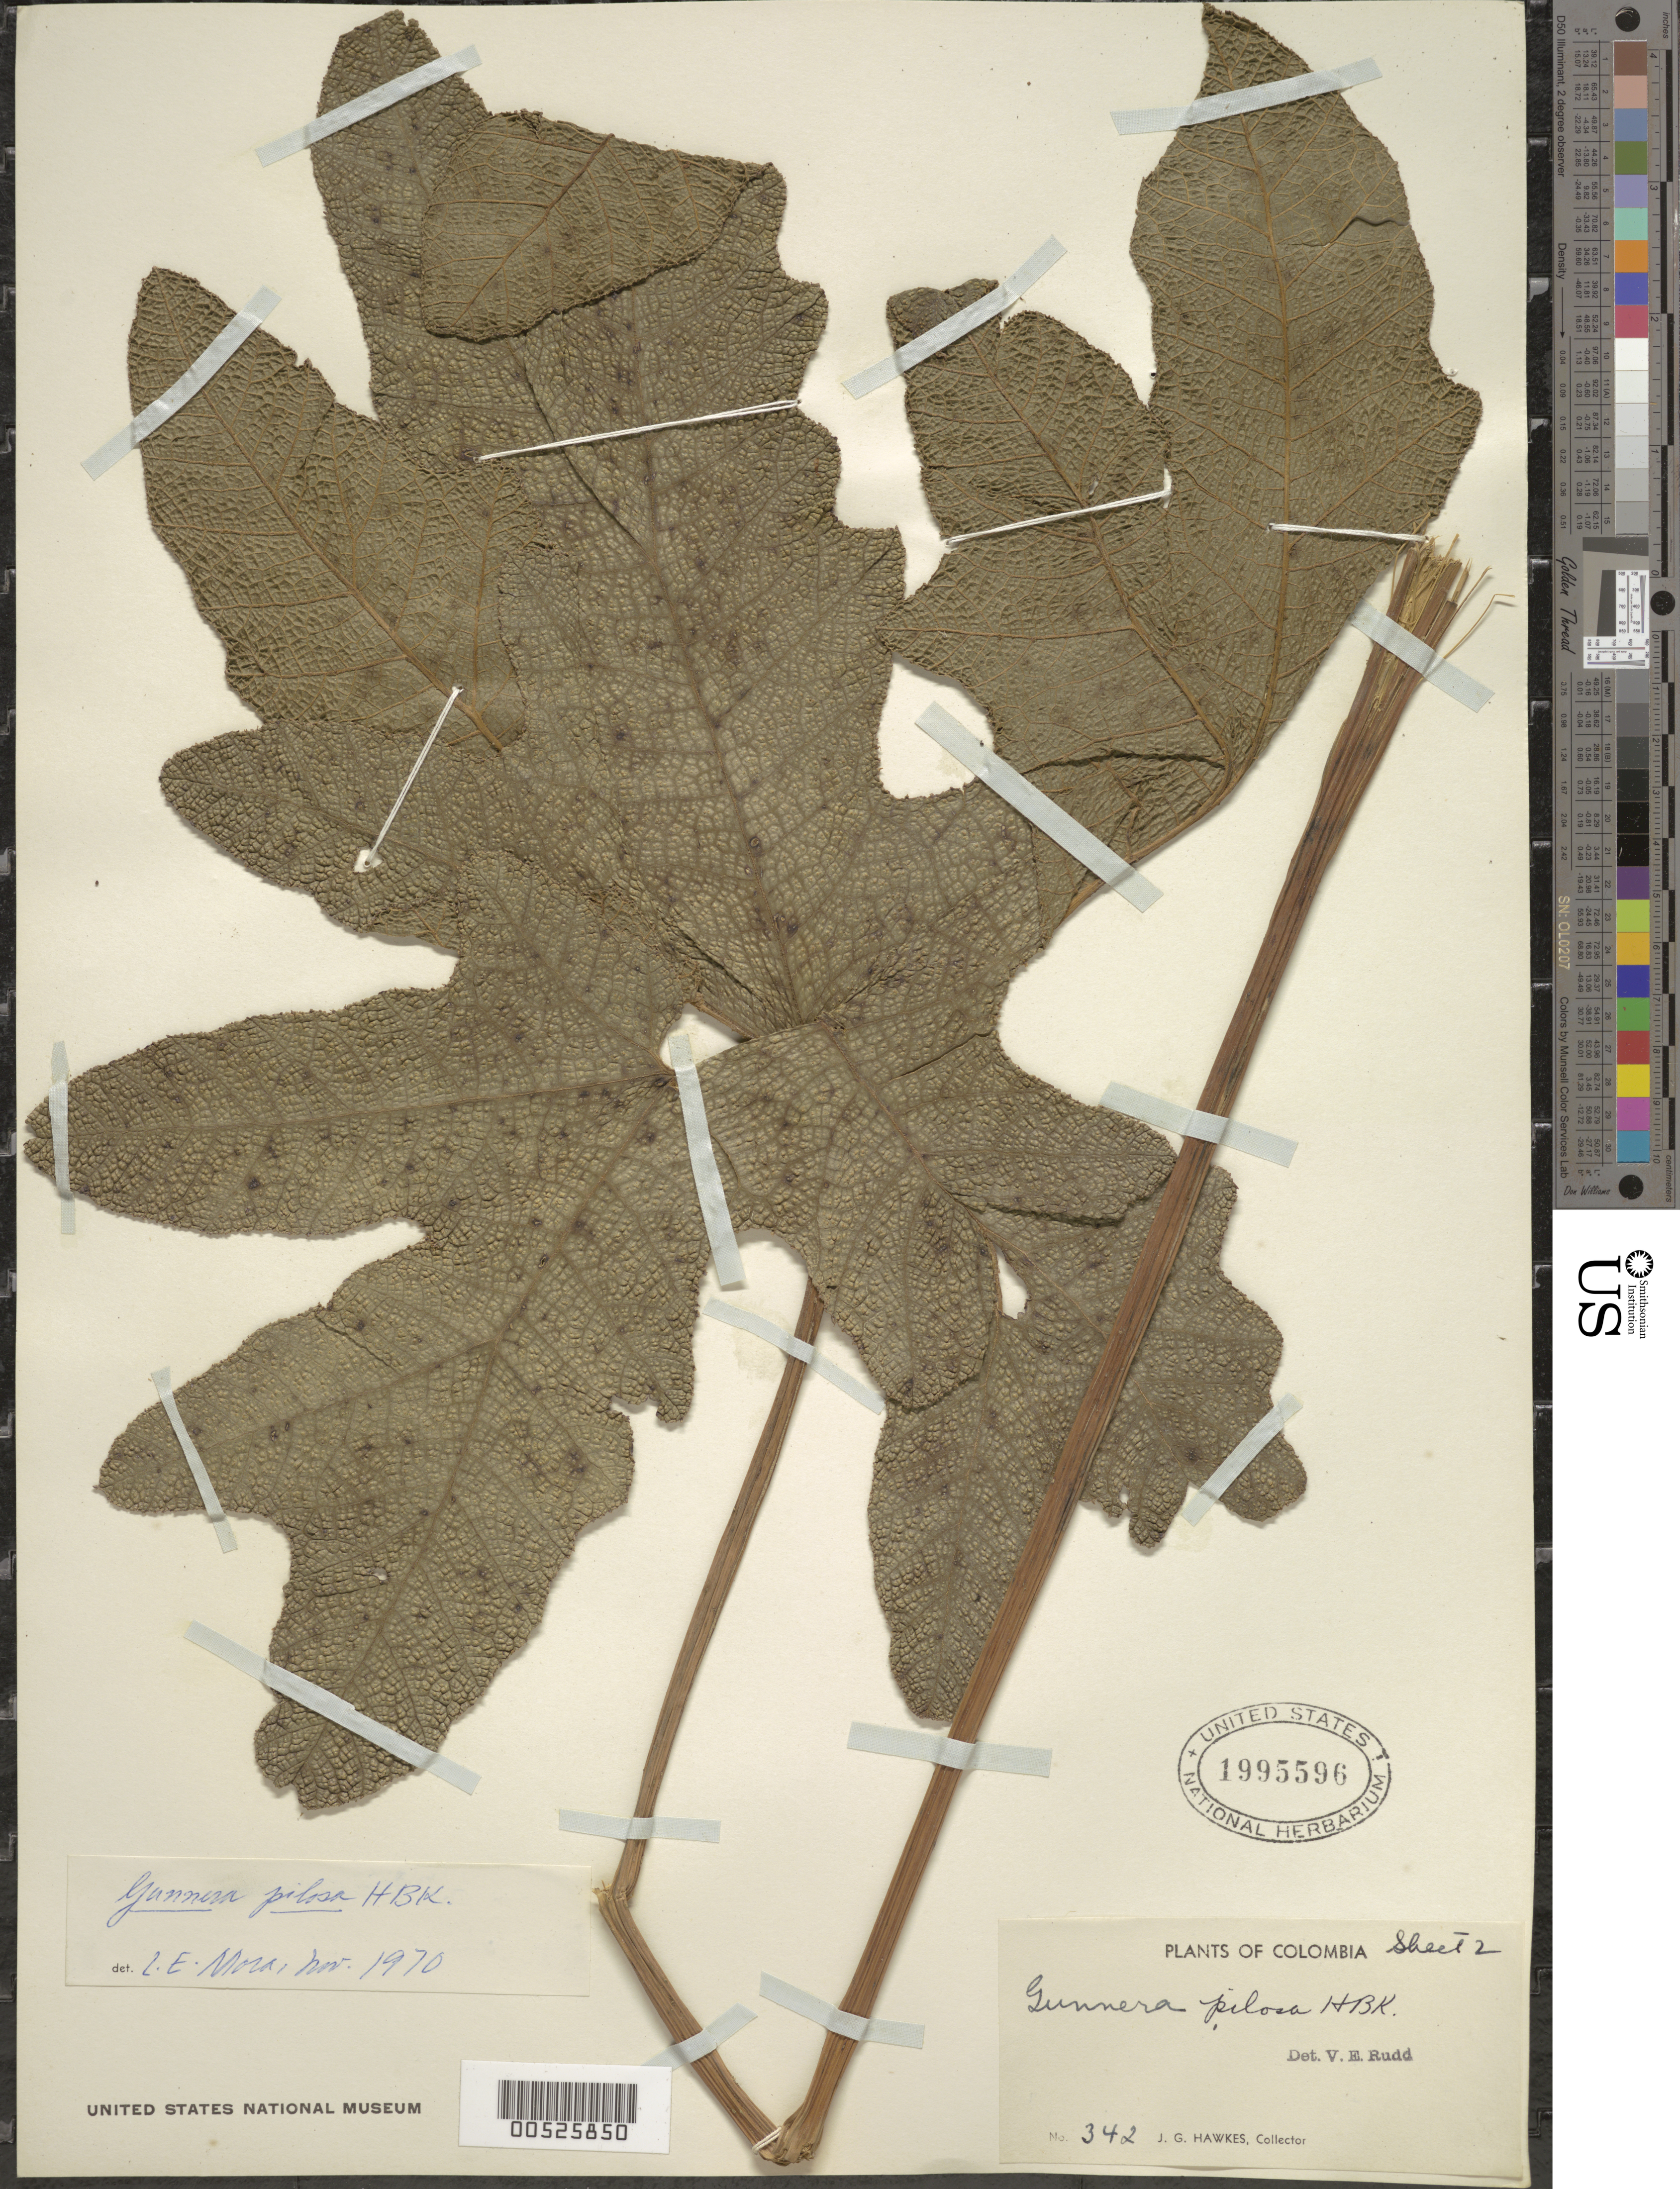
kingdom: Plantae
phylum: Tracheophyta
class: Magnoliopsida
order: Gunnerales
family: Gunneraceae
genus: Gunnera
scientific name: Gunnera pilosa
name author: Kunth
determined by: Rudd, V. E.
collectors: J. Hawkes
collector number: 342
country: Colombia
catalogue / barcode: US 1995596